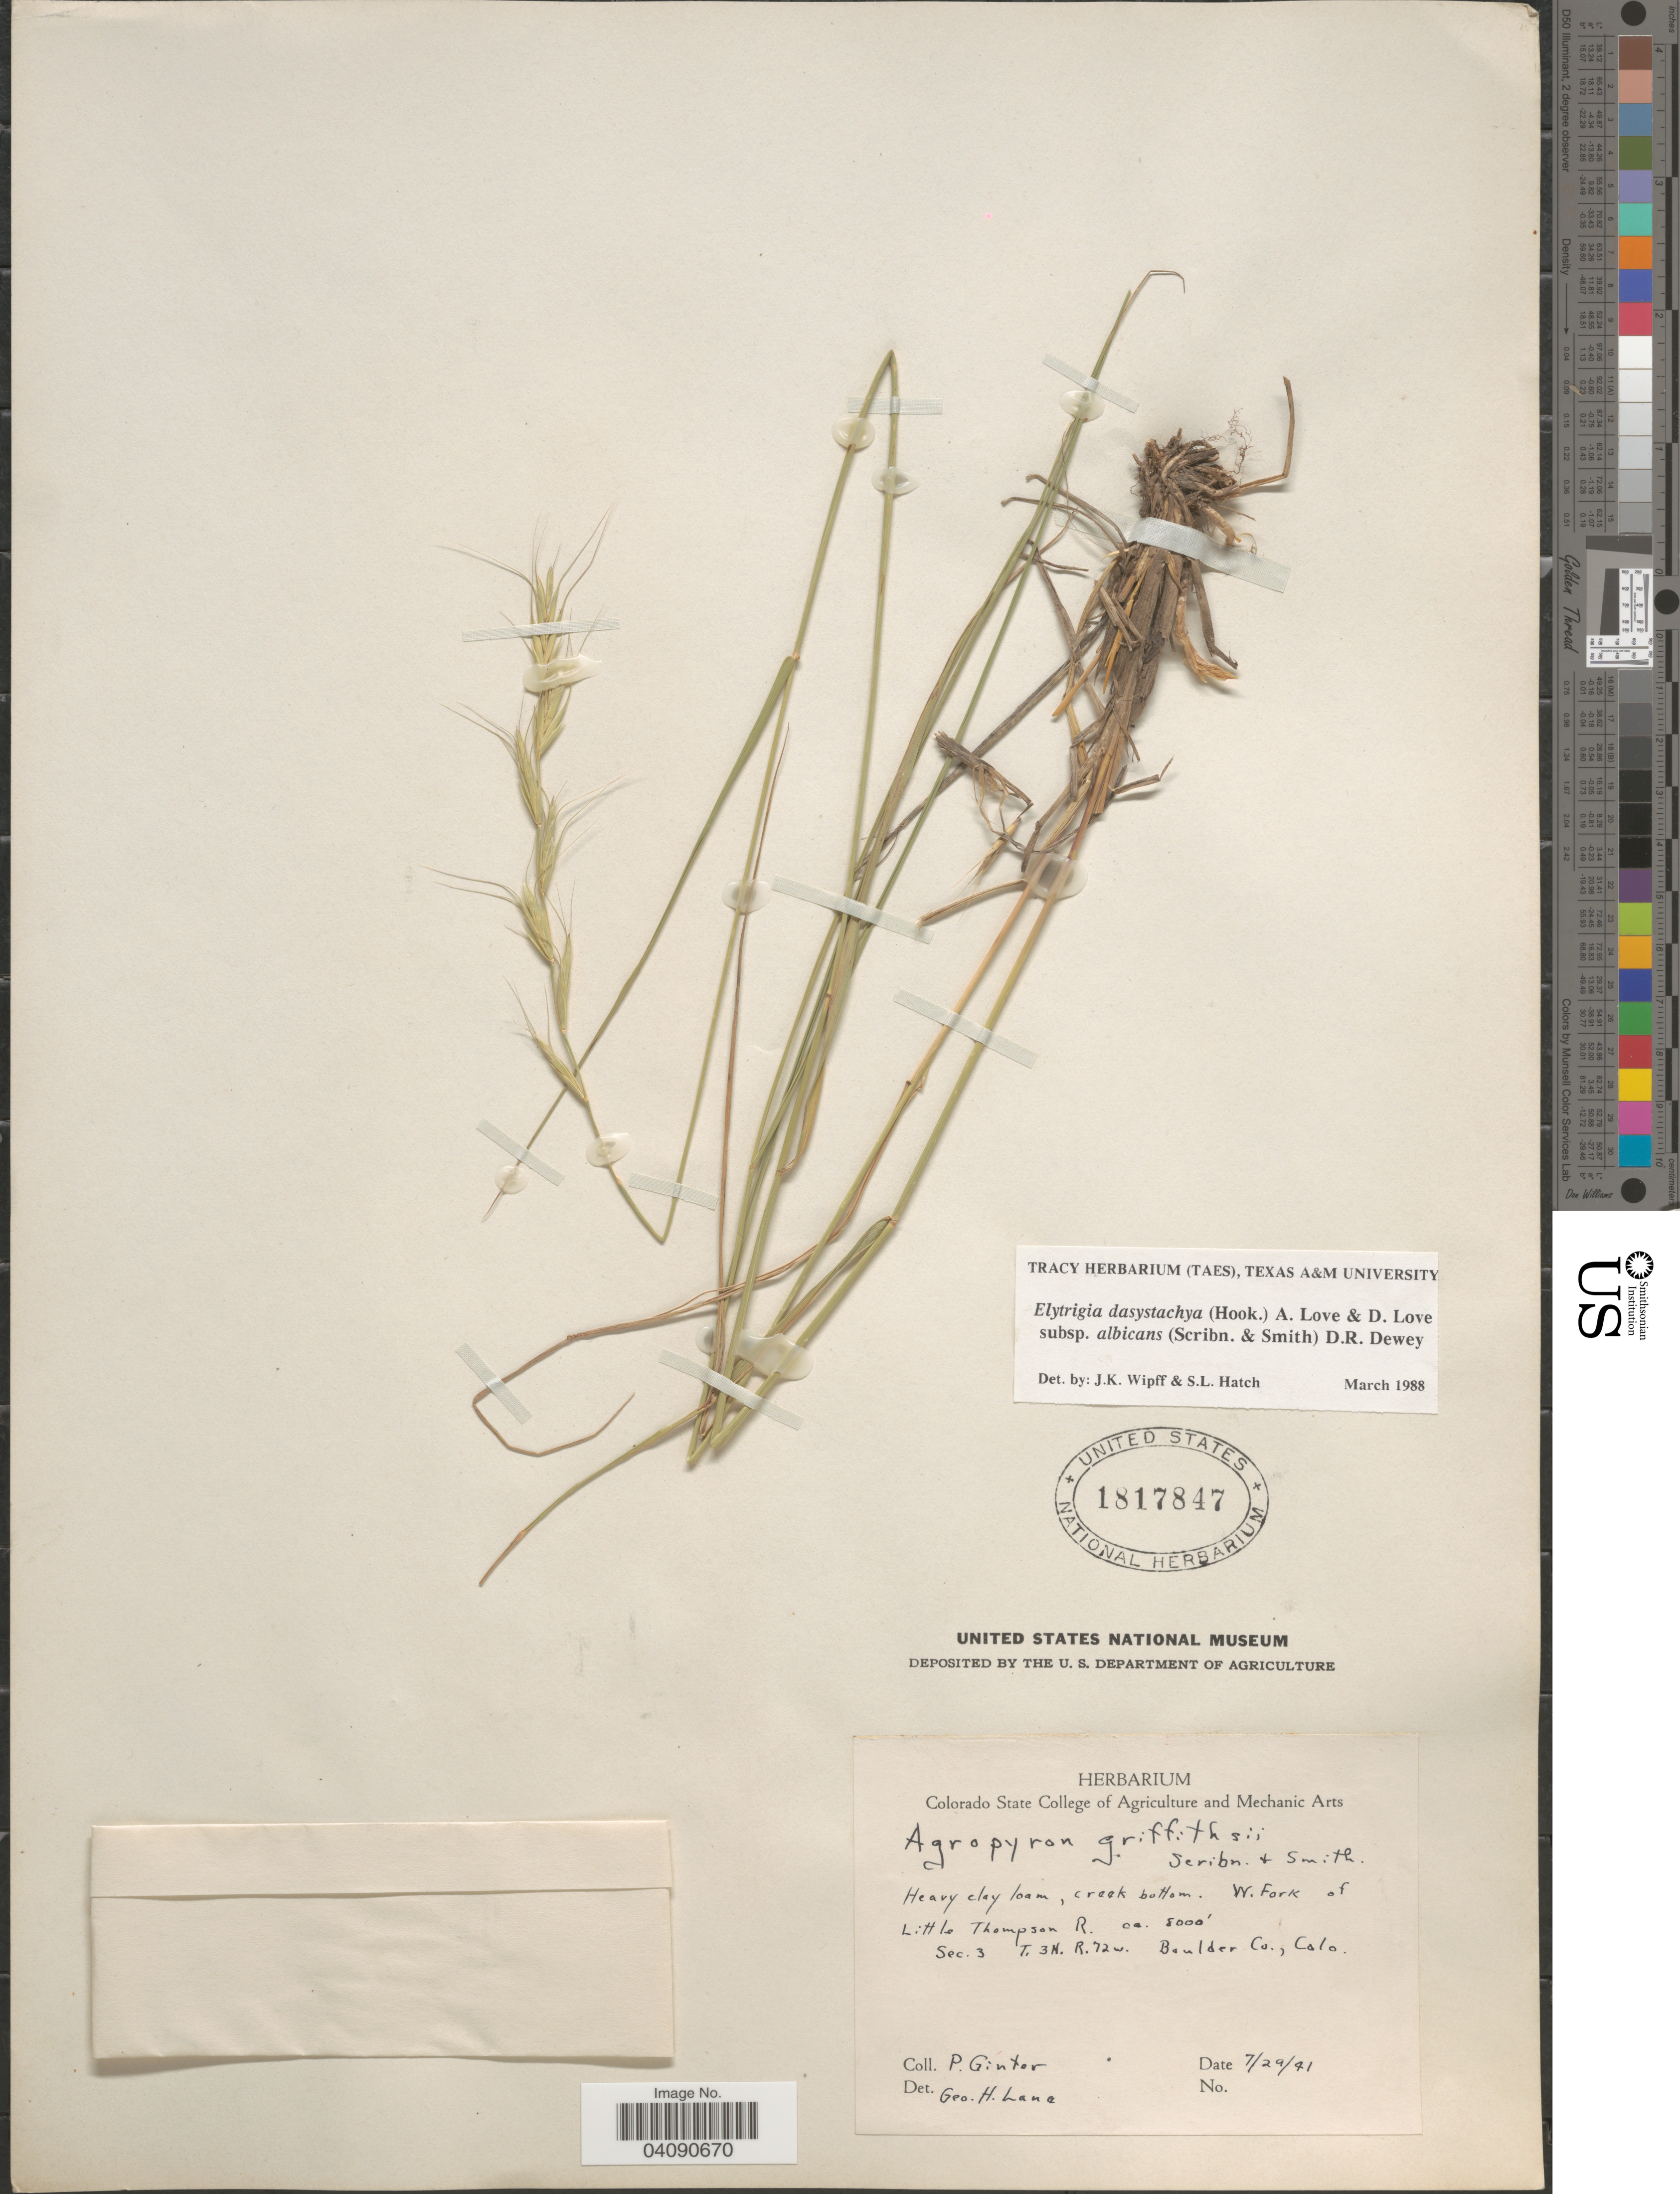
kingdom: Plantae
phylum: Tracheophyta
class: Liliopsida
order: Poales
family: Poaceae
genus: Elymus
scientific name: Elymus albicans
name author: (Scribn. & J.G. Sm.) Á. Löve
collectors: P. Ginter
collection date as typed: Transcribed d/m/y: 29/7/41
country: United States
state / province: Colorado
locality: Heavy clay loam, creek bottom. W. Fork of Little Thompson R. Sec. 3 T. 3N. R. 72W. Boulder Co.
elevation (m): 2438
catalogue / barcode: US 1817847